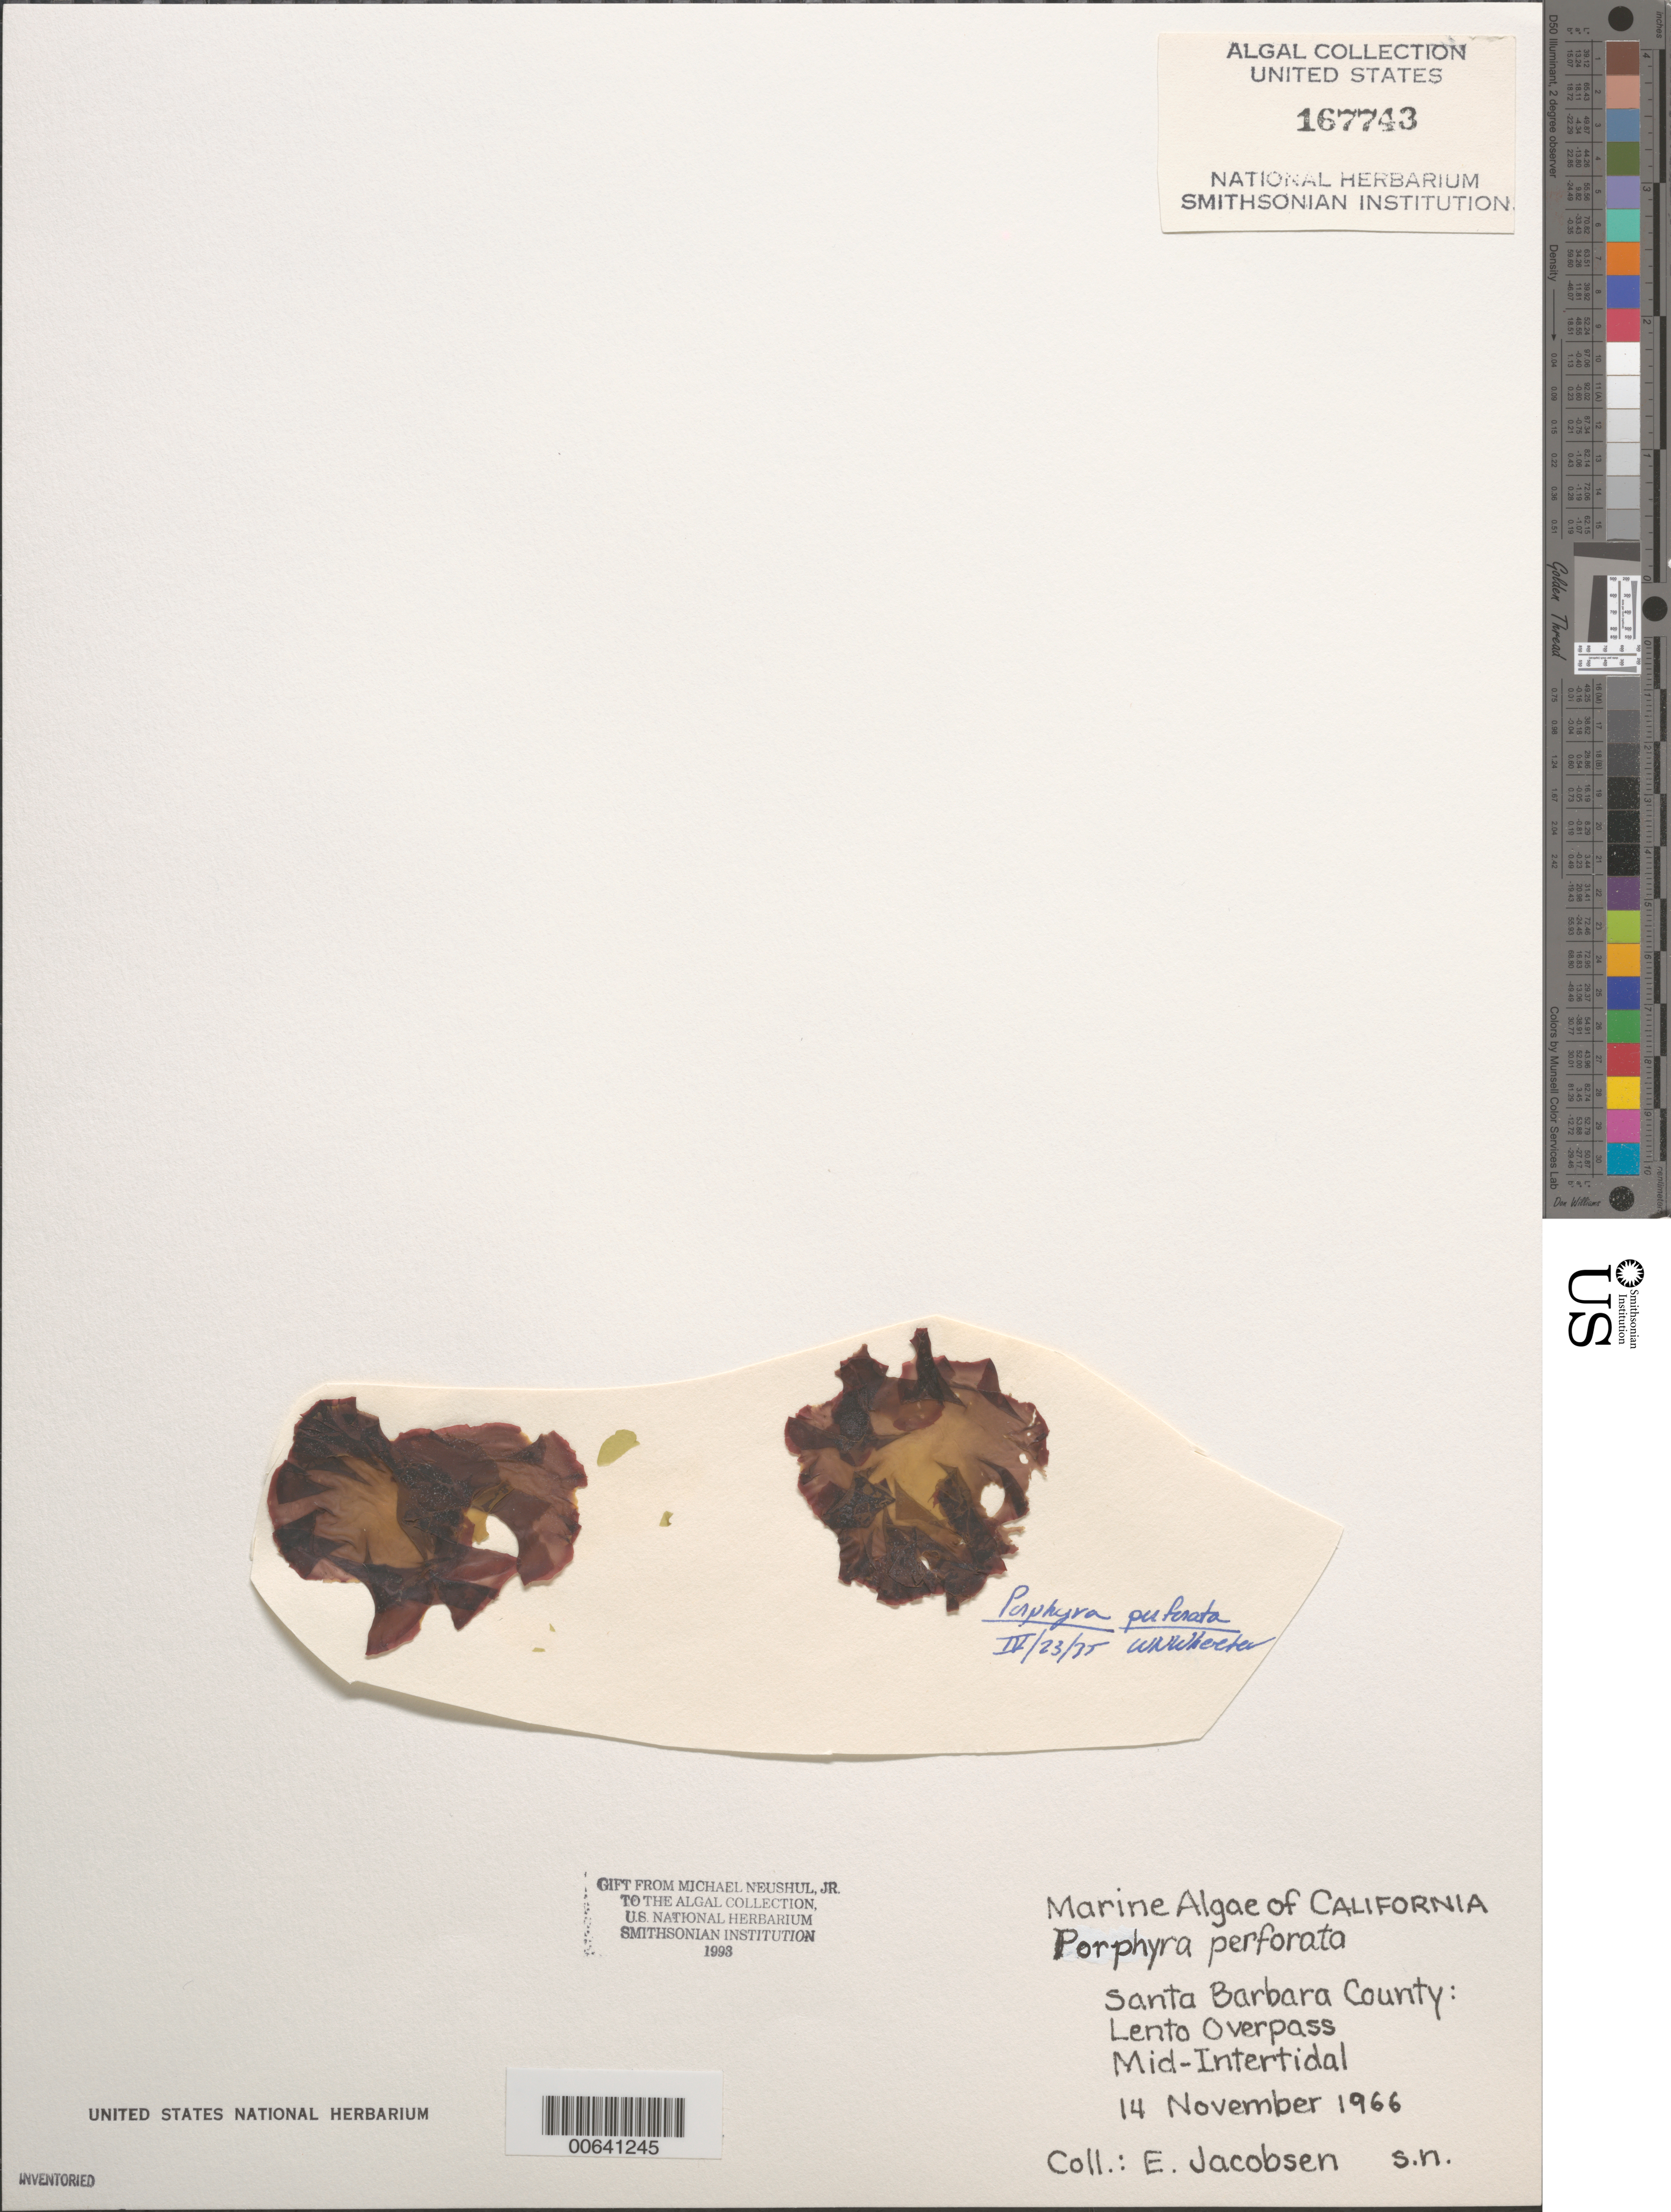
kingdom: Plantae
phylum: Rhodophyta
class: Bangiophyceae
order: Bangiales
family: Bangiaceae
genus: Pyropia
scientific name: Pyropia perforata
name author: (J. Agardh) S.C. Lindstrom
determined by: Algae name updating Project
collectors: E. Jacobsen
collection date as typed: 14 Nov 1966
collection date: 1966-11-14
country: United States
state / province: California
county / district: Santa Barbara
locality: Lento Overpass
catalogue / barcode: US 167743